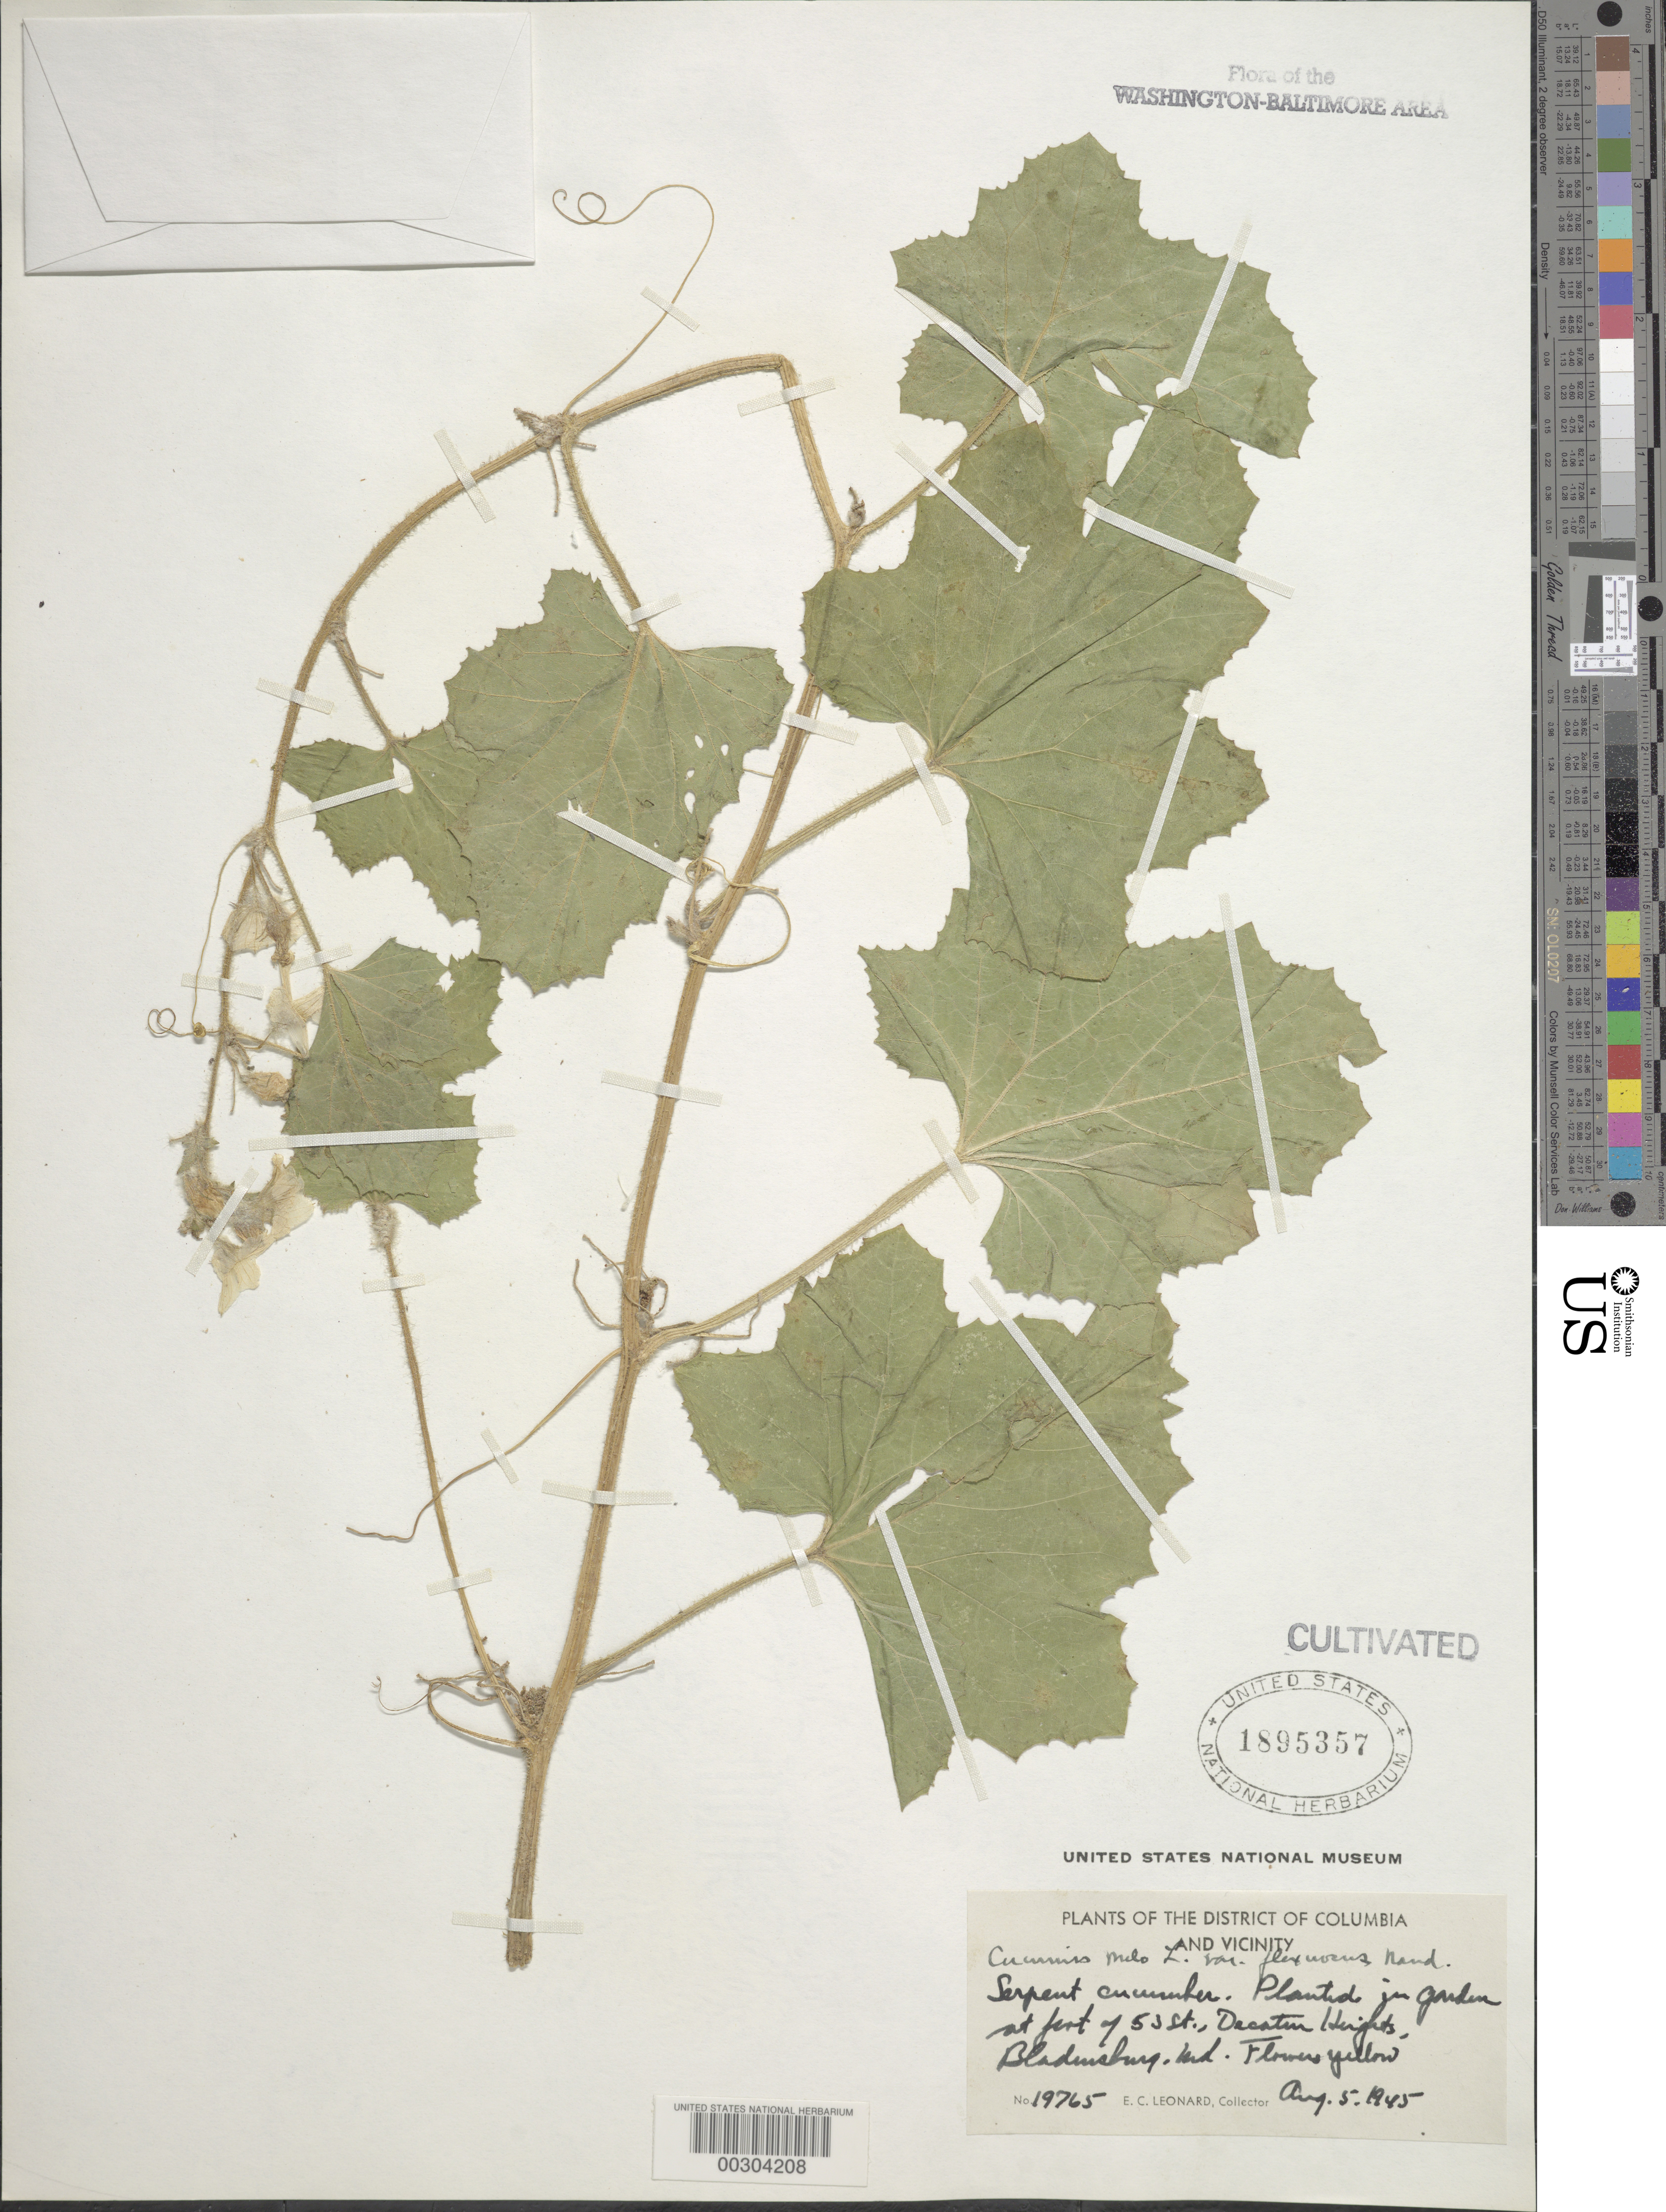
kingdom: Plantae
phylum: Tracheophyta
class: Magnoliopsida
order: Cucurbitales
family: Cucurbitaceae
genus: Cucumis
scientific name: Cucumis melo var. flexuosus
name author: (L.) Naudin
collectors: E. C. Leonard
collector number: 19765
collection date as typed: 05 Aug 1945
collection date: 1945-08-05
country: United States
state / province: Maryland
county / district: Prince George's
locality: Bladensburg, at foot of 53 St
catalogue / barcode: US 1895357